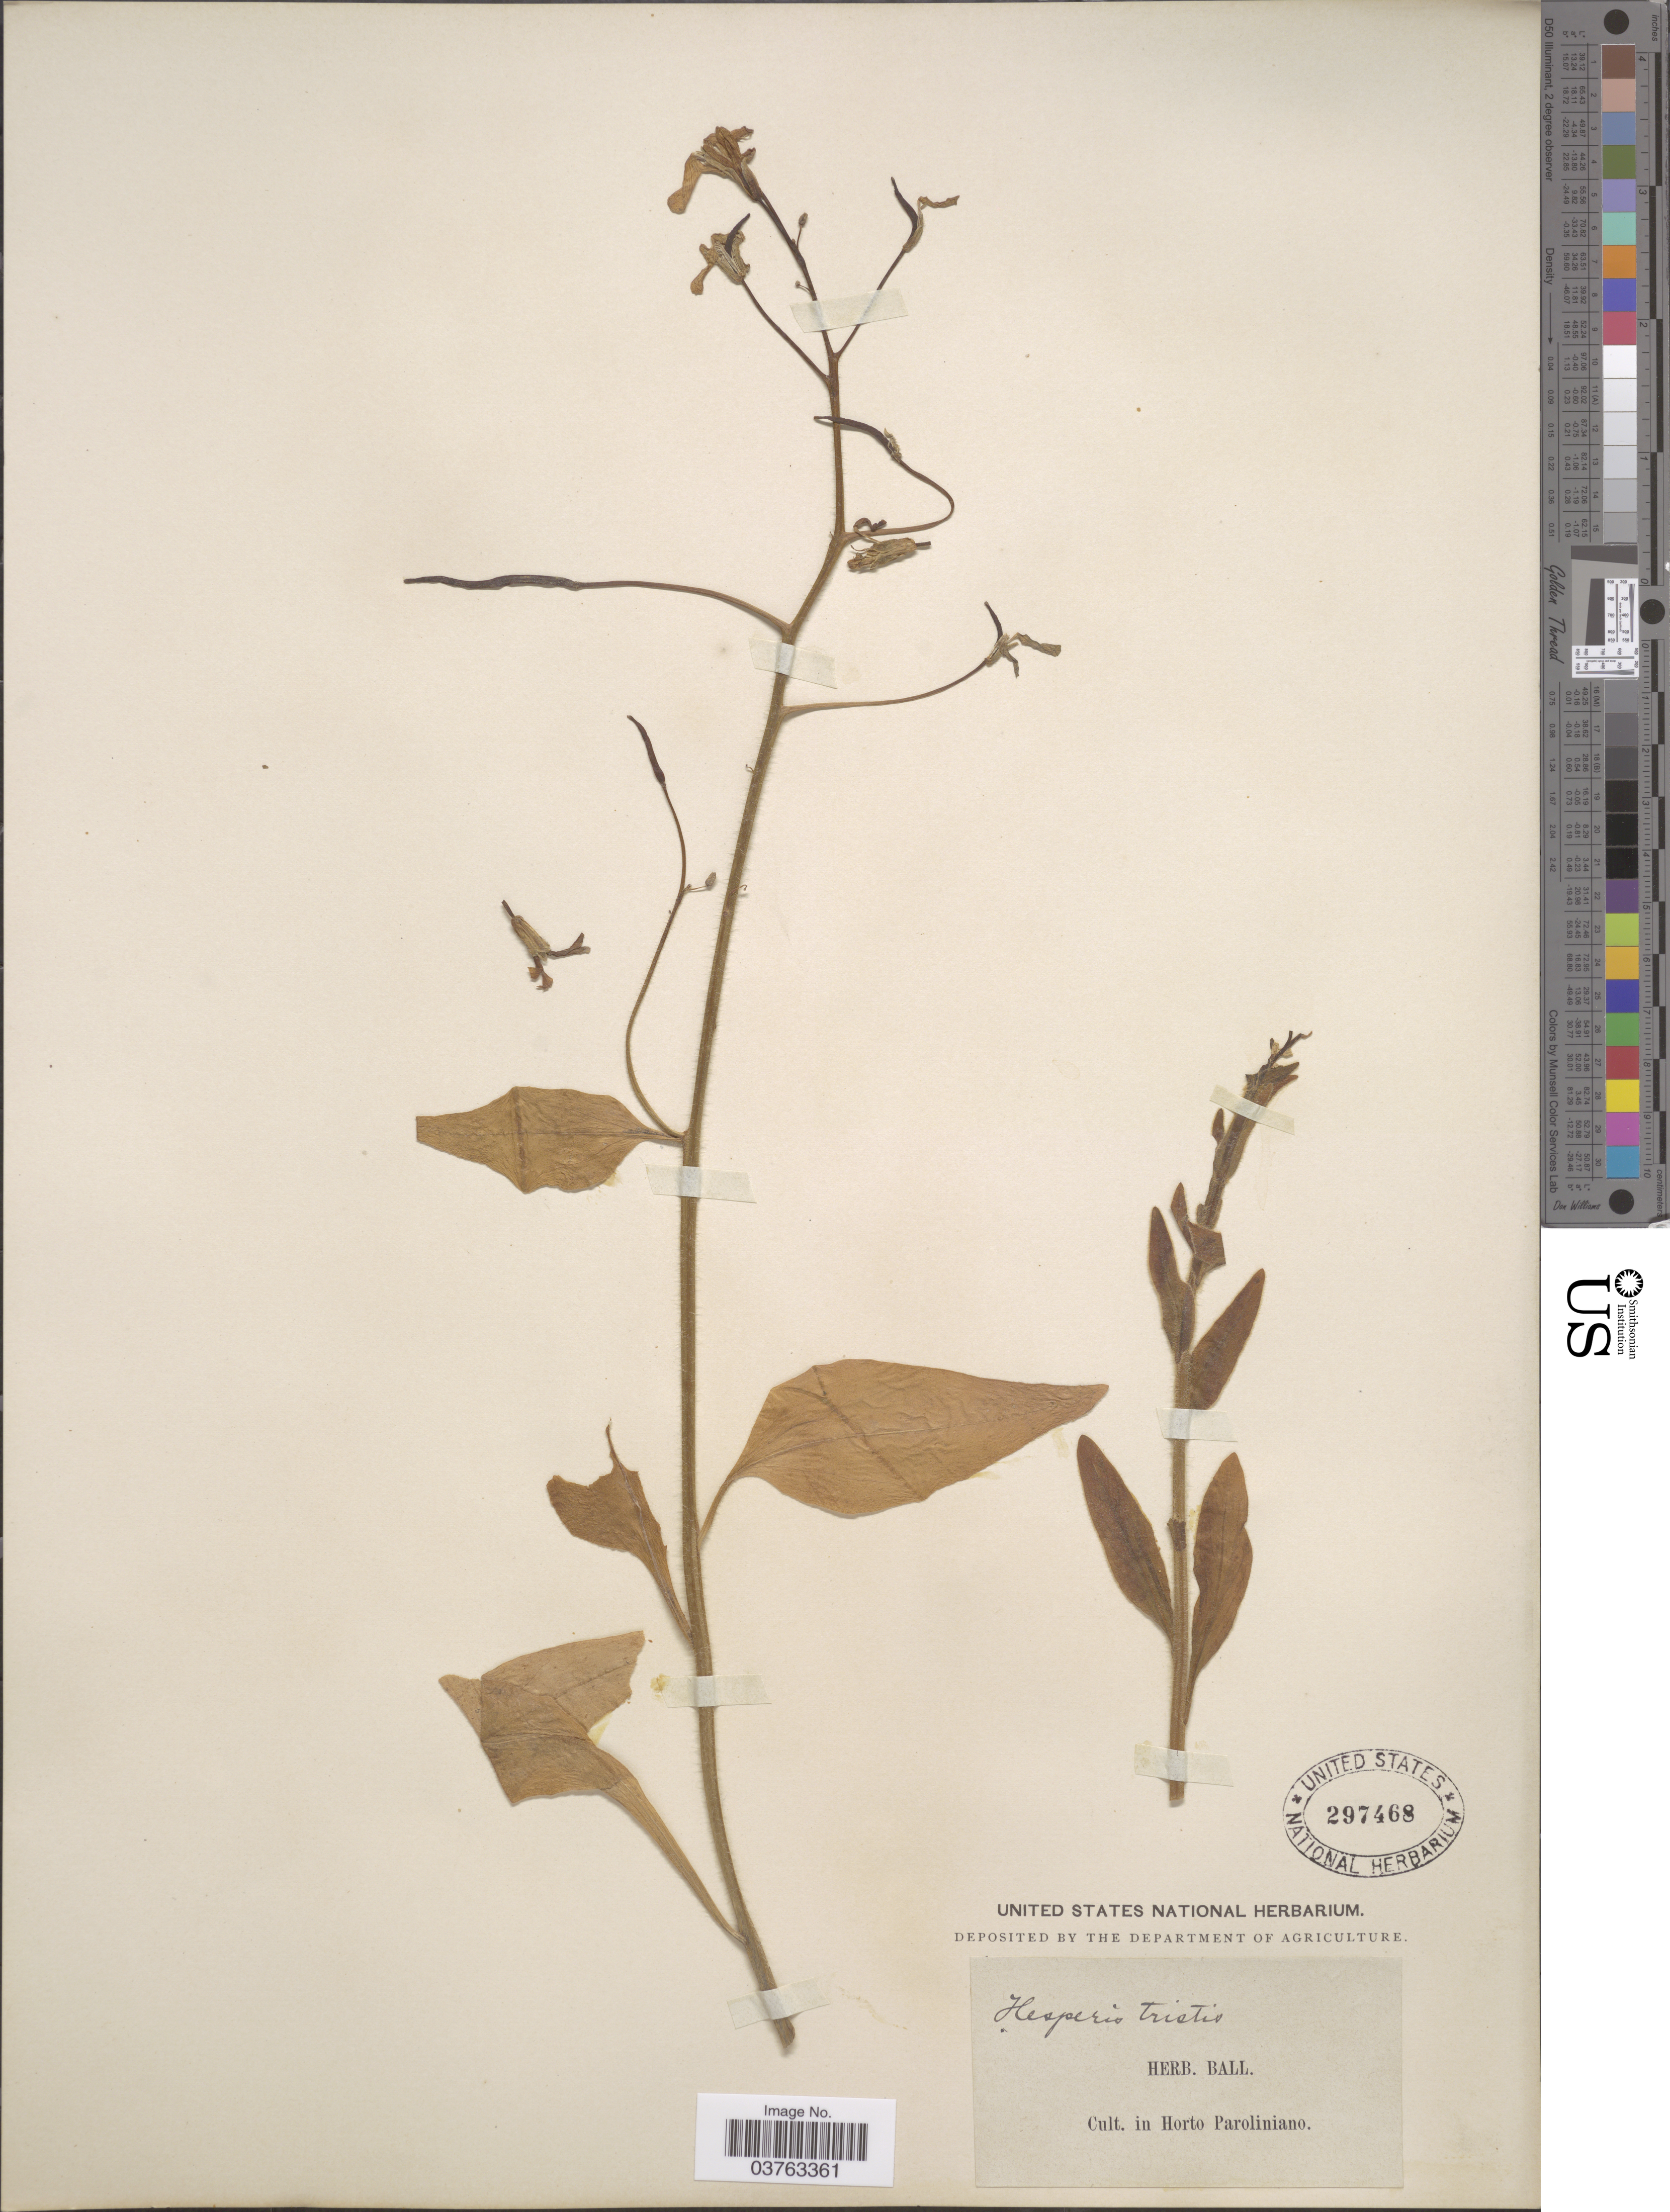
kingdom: Plantae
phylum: Tracheophyta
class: Magnoliopsida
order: Brassicales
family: Brassicaceae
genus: Hesperis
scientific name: Hesperis tristis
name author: L.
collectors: ex herb. Ball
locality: Cult. in Horto Paroliniano.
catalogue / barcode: US 297468